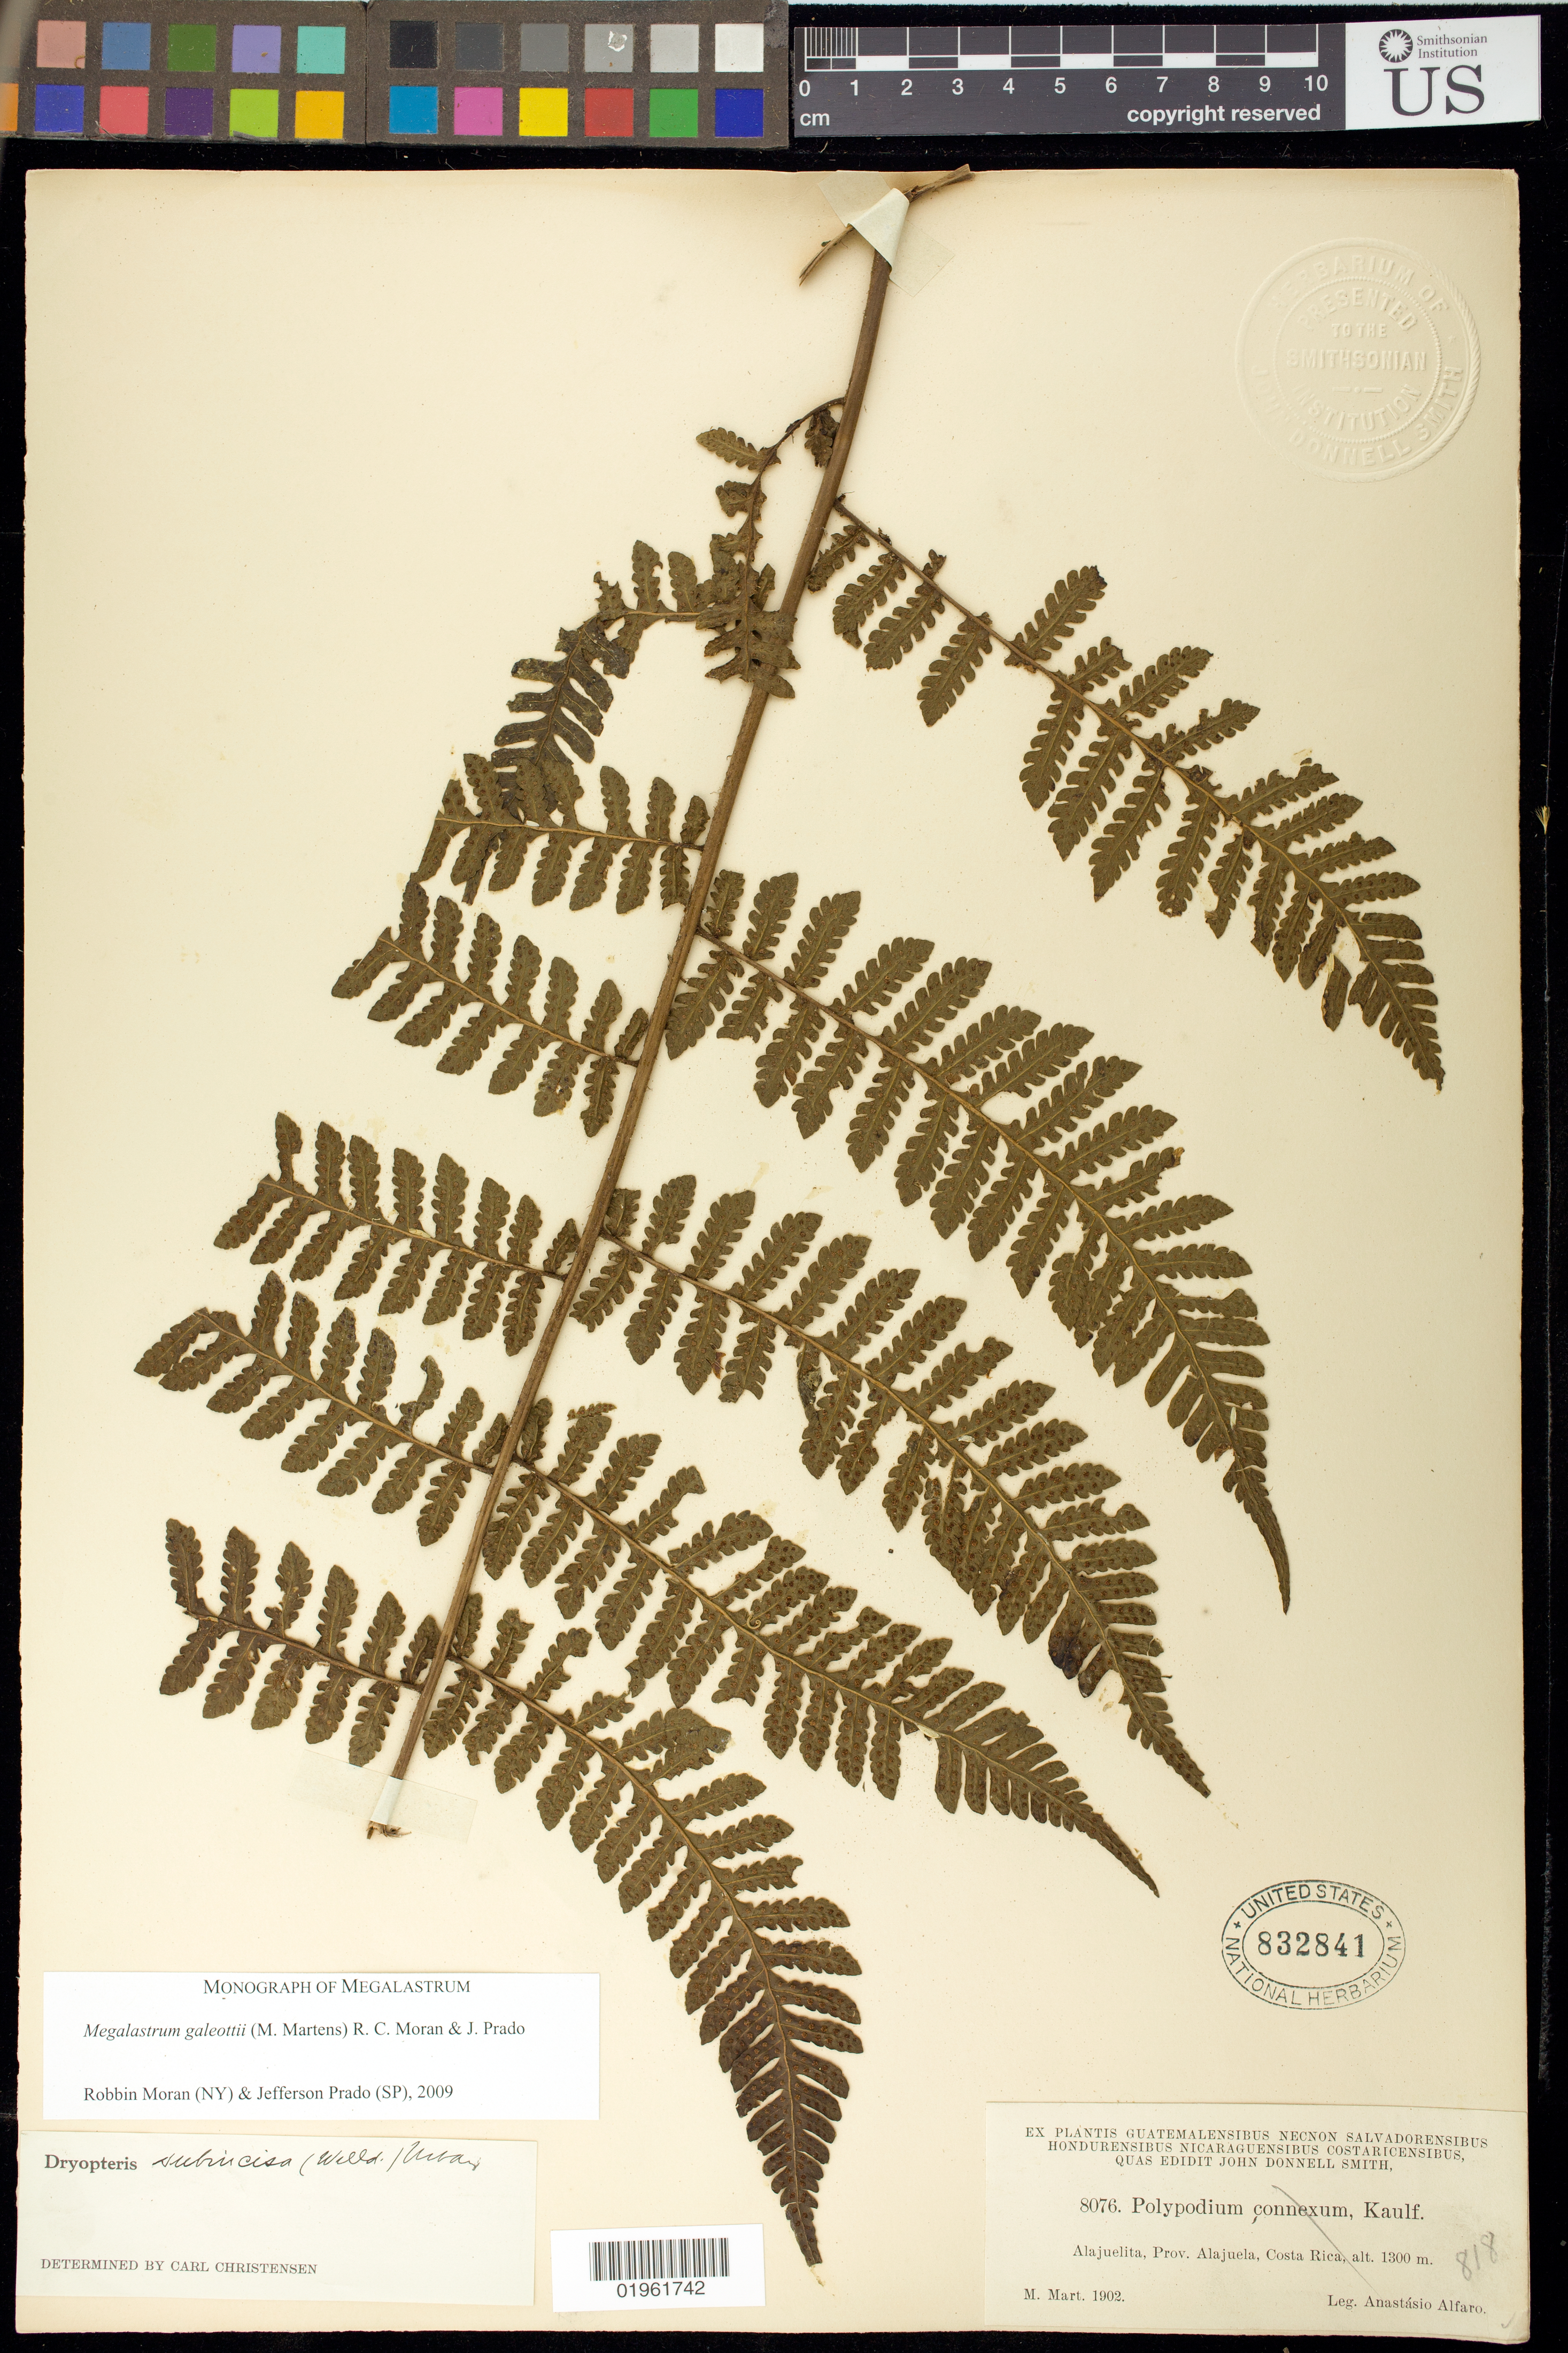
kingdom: Plantae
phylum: Tracheophyta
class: Polypodiopsida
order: Polypodiales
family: Dryopteridaceae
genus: Megalastrum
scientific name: Megalastrum galeottii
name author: (M. Martens) R.C. Moran & J. Prado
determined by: Moran, R. C.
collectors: J. Donnell Smith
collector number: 8076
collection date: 1902-03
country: Costa Rica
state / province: Alajuela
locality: Alajuelita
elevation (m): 1300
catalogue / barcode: US 832841